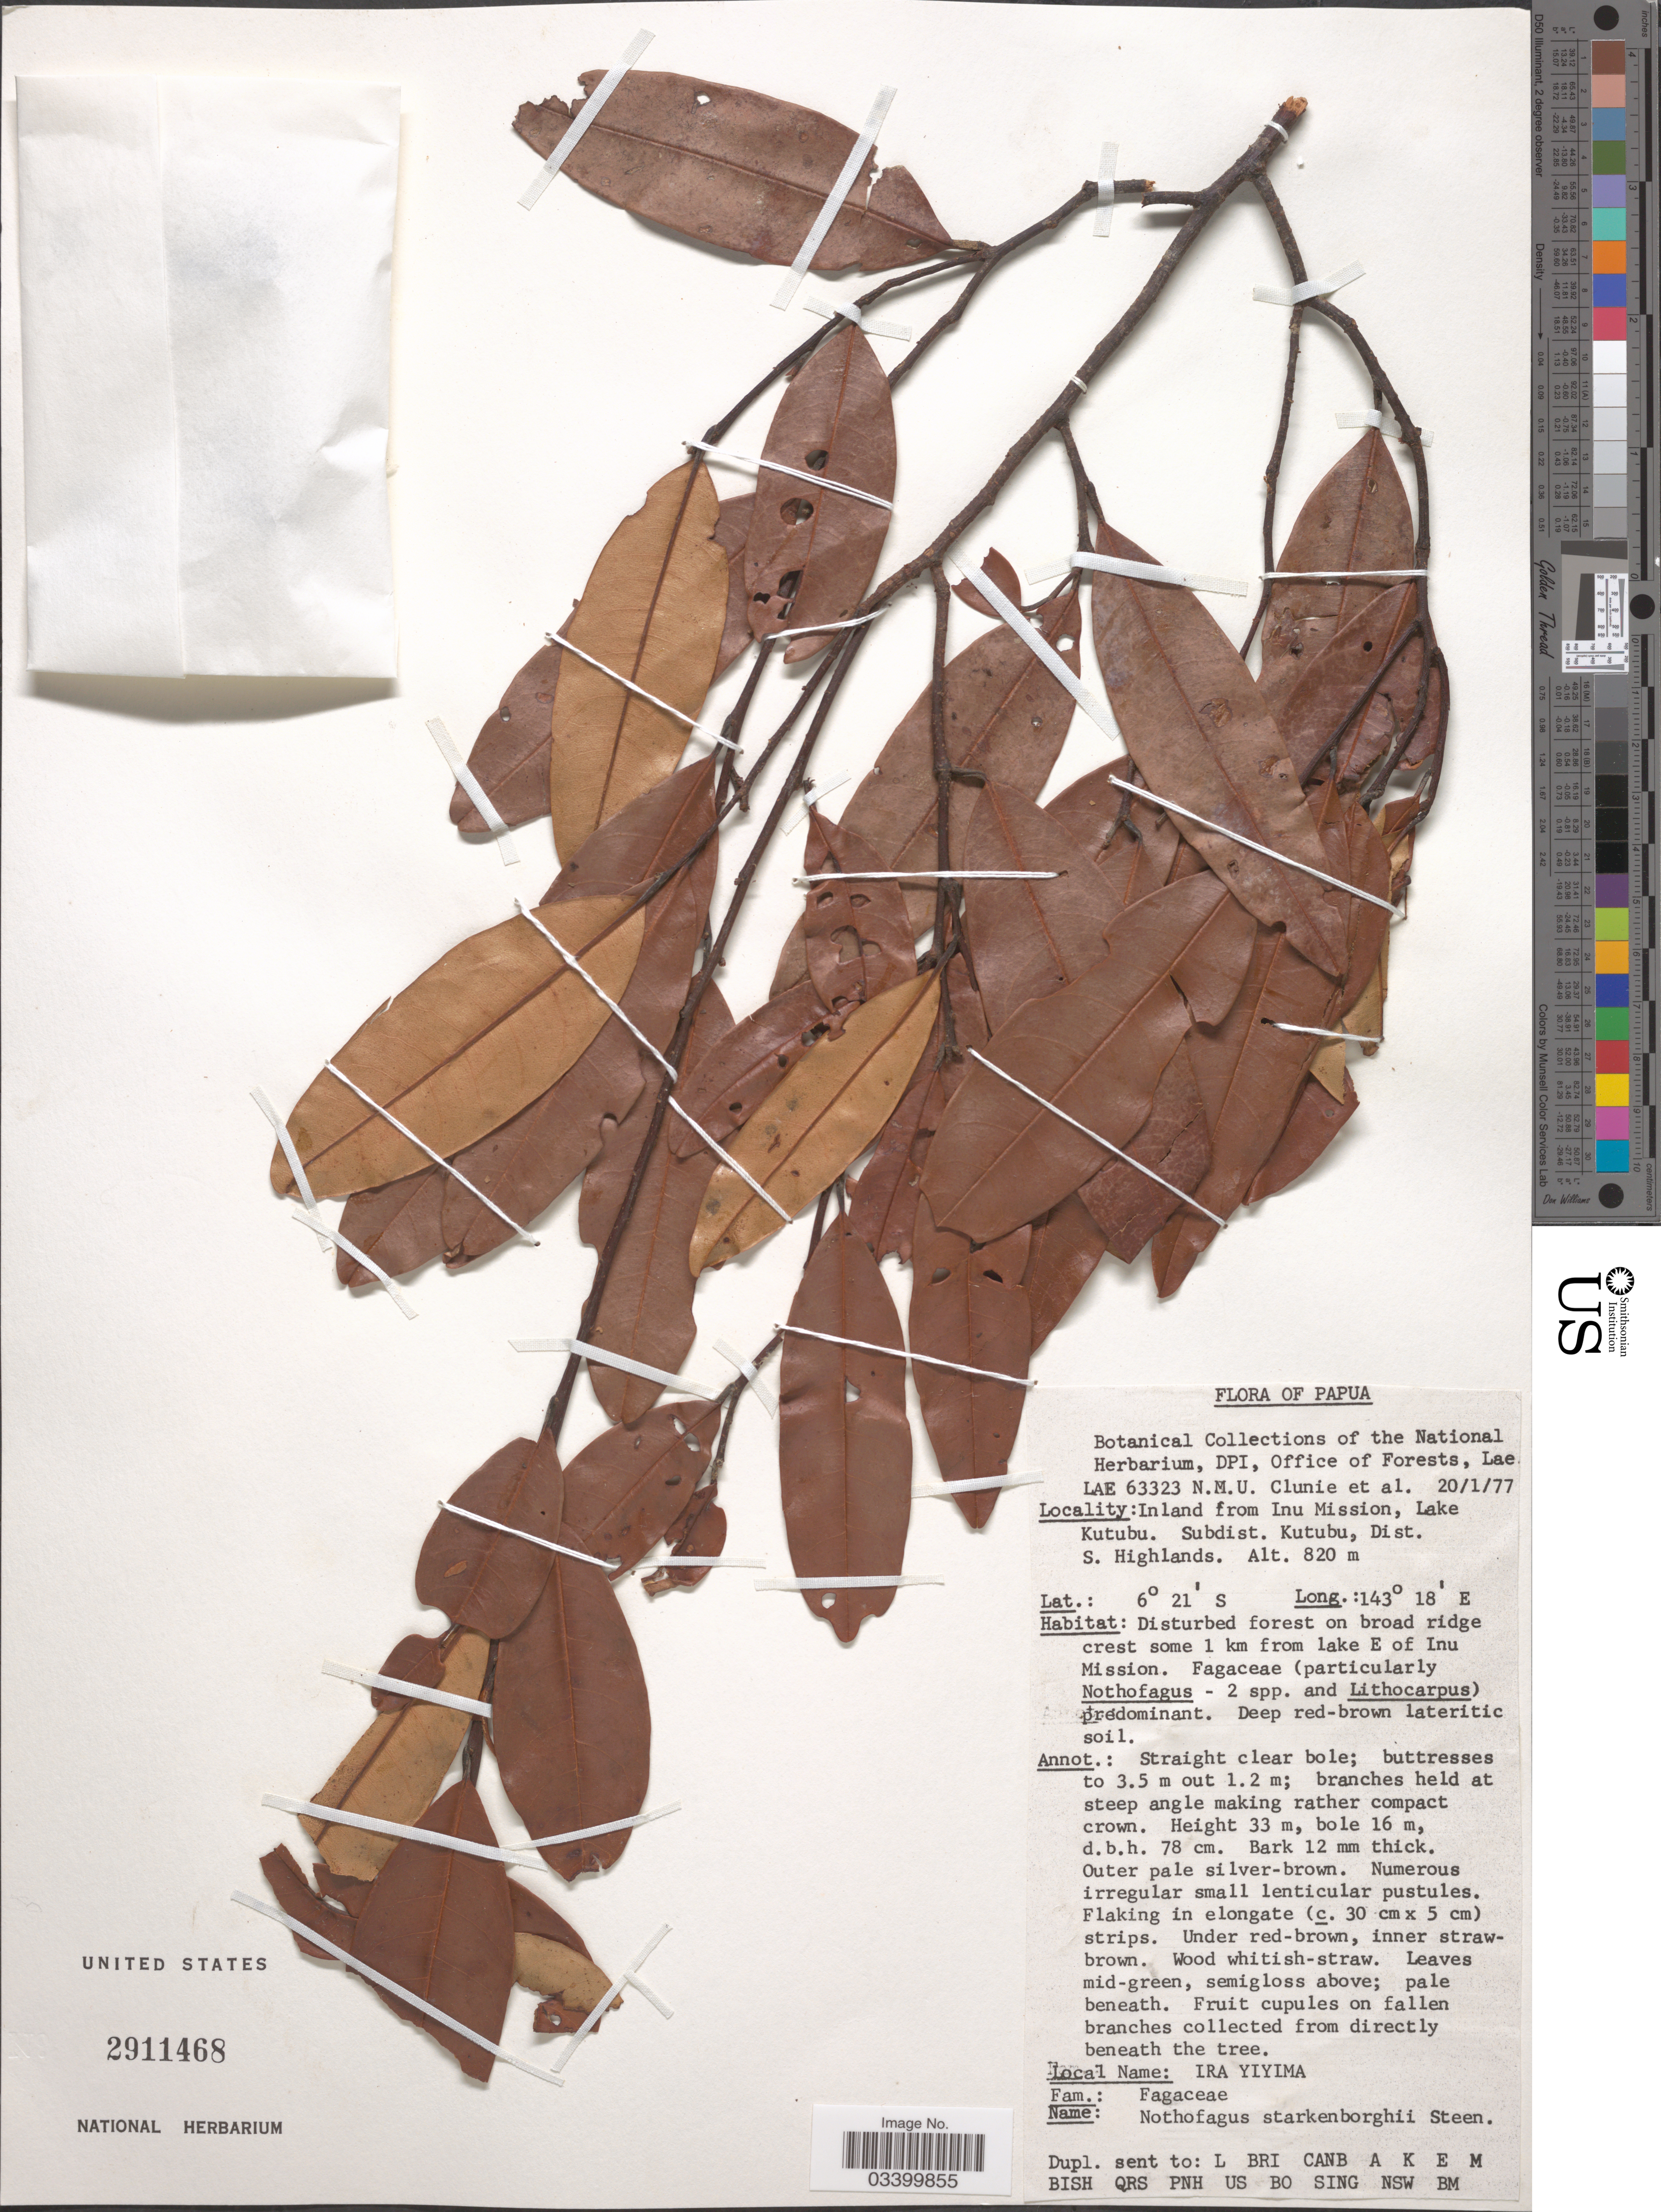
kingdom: Plantae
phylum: Tracheophyta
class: Magnoliopsida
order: Fagales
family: Nothofagaceae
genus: Nothofagus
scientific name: Nothofagus starkenborghiorum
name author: Steenis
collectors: N.M.U. Clunie & et al.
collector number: LAE63323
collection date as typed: Transcribed d/m/y: 20/1/77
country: Papua New Guinea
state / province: Southern Highlands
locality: Papua. Inland from Inu Mission, Lake Kutubu. Subdist. Kutubu, Dist. S. Highlands.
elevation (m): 820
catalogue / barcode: US 2911468